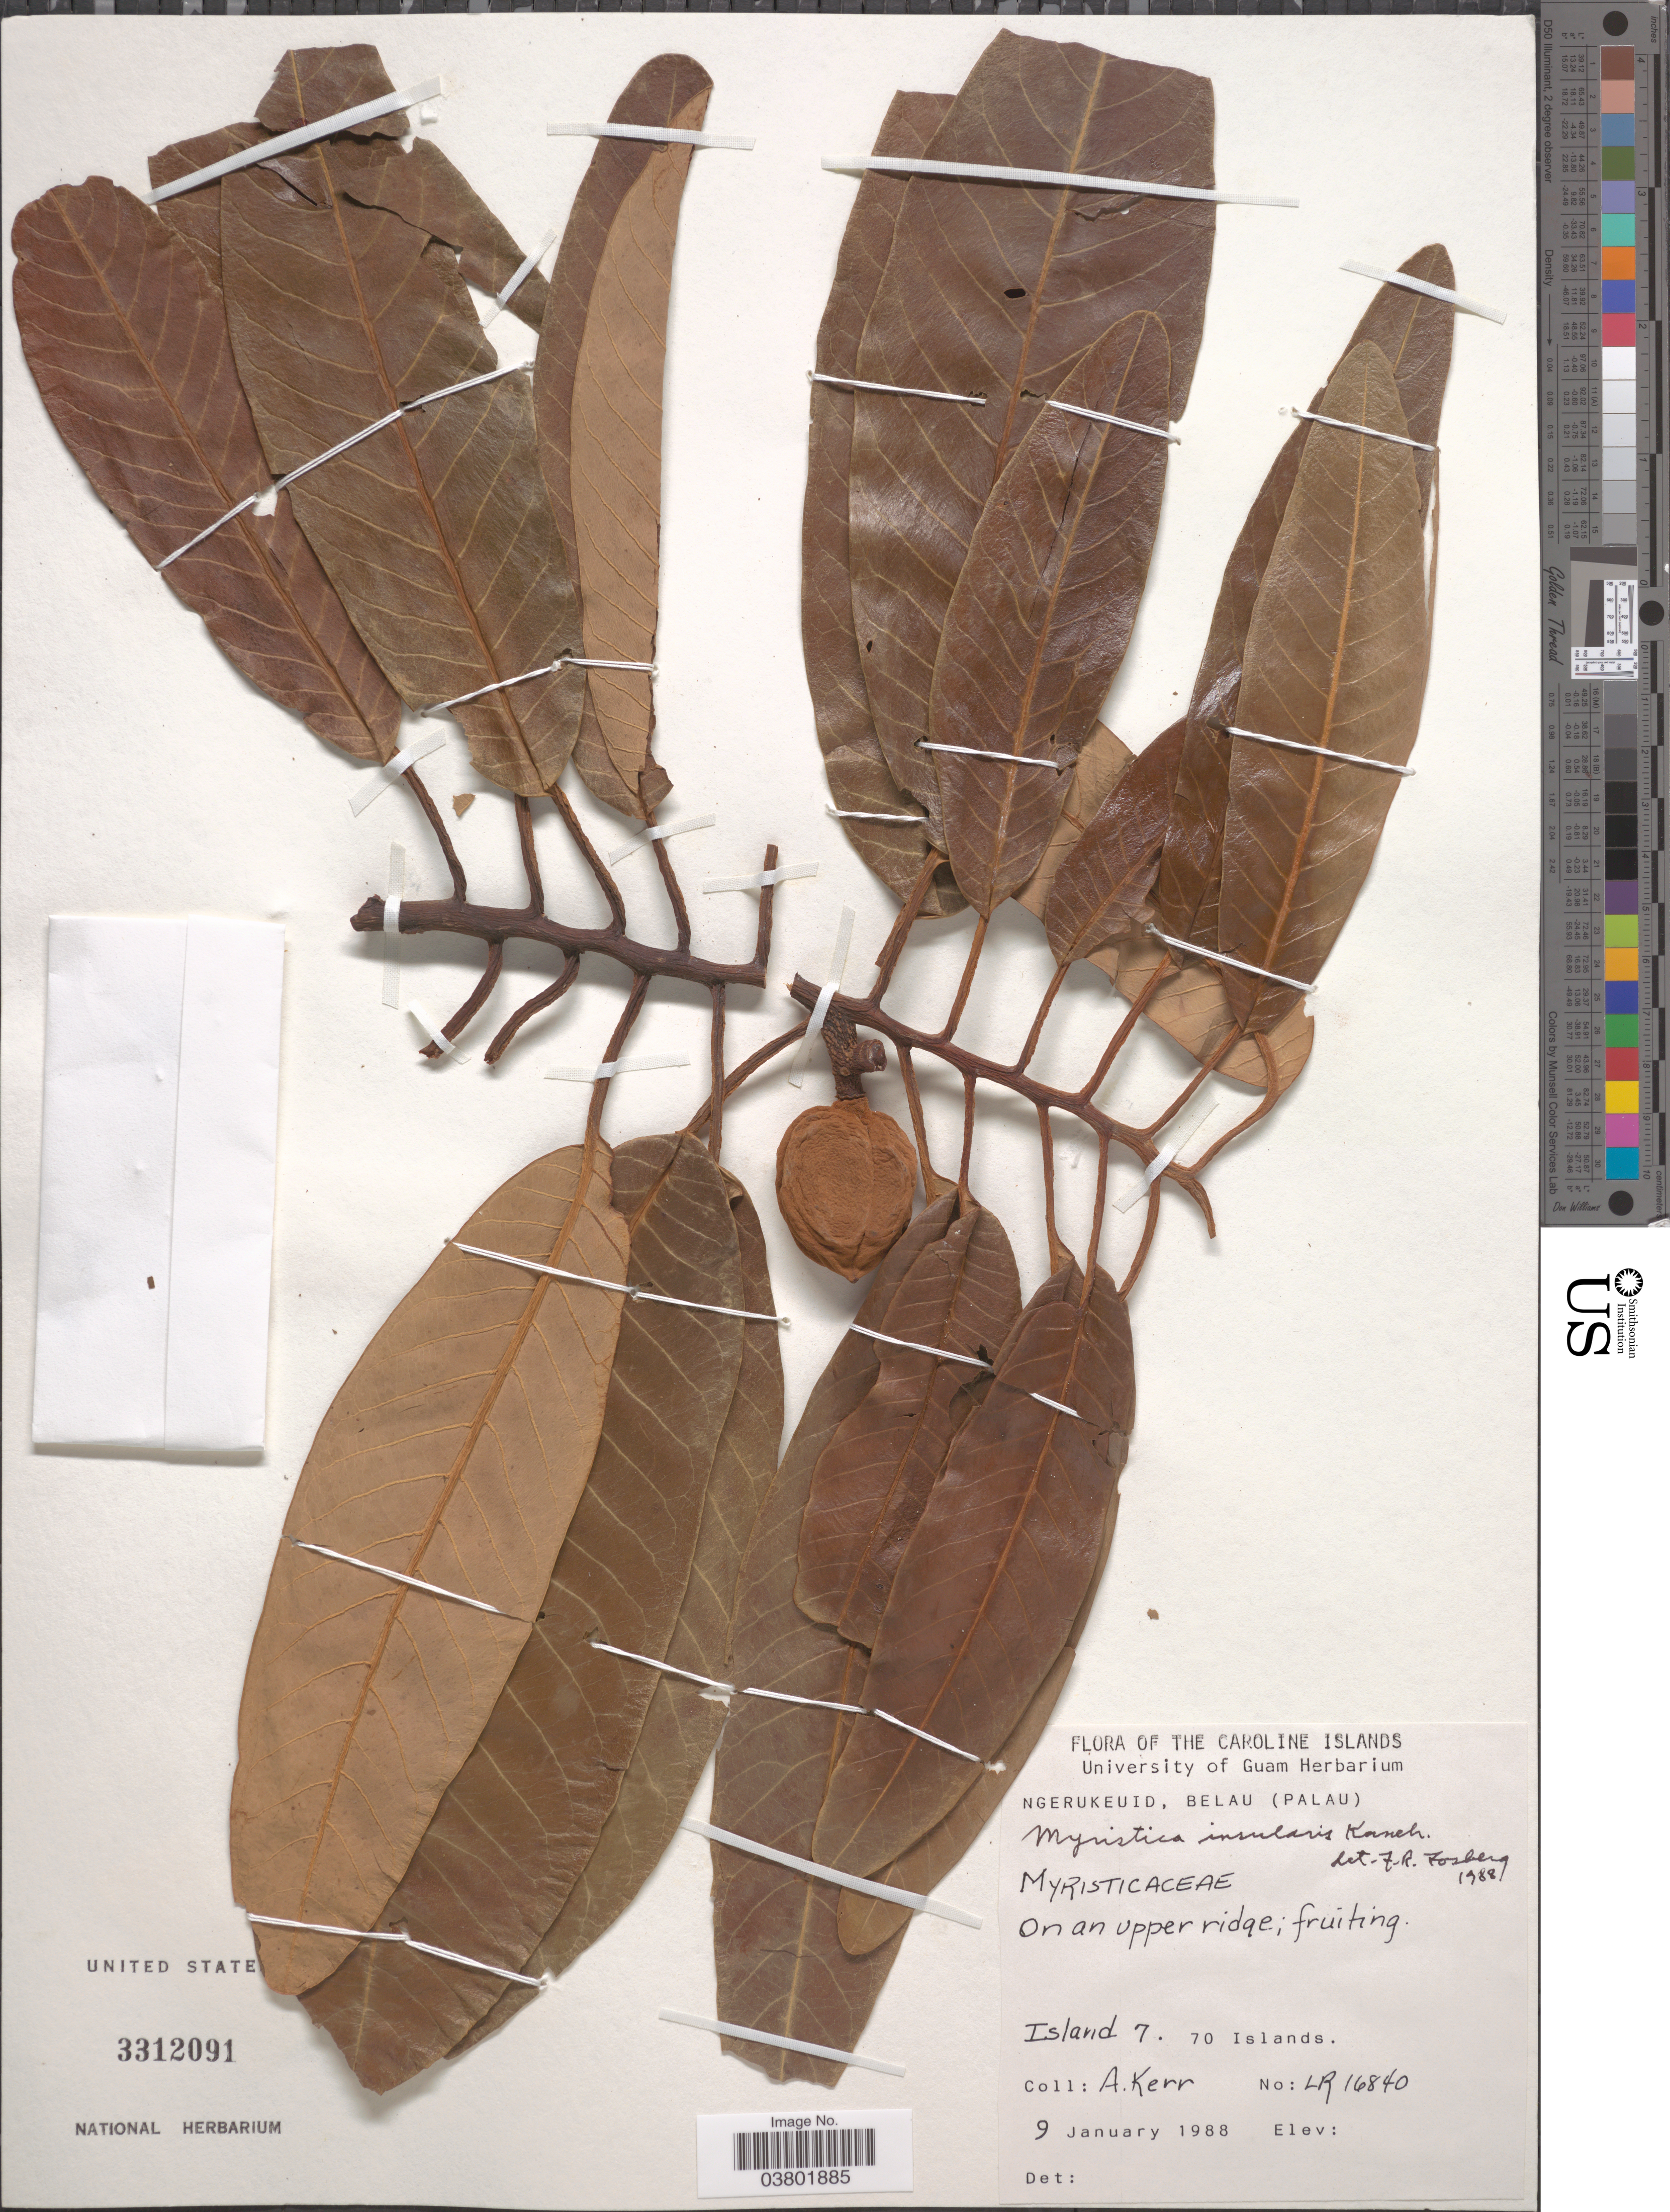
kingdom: Plantae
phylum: Tracheophyta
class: Magnoliopsida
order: Magnoliales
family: Myristicaceae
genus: Myristica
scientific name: Myristica insularis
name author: Kaneh.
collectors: A. Kerr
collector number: LR16840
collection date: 1988-01-09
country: Palau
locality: The Caroline Islands. Ngerukeuid, (Palau). On an upper ridge. Island 7. 70 Islands.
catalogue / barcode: US 3312091